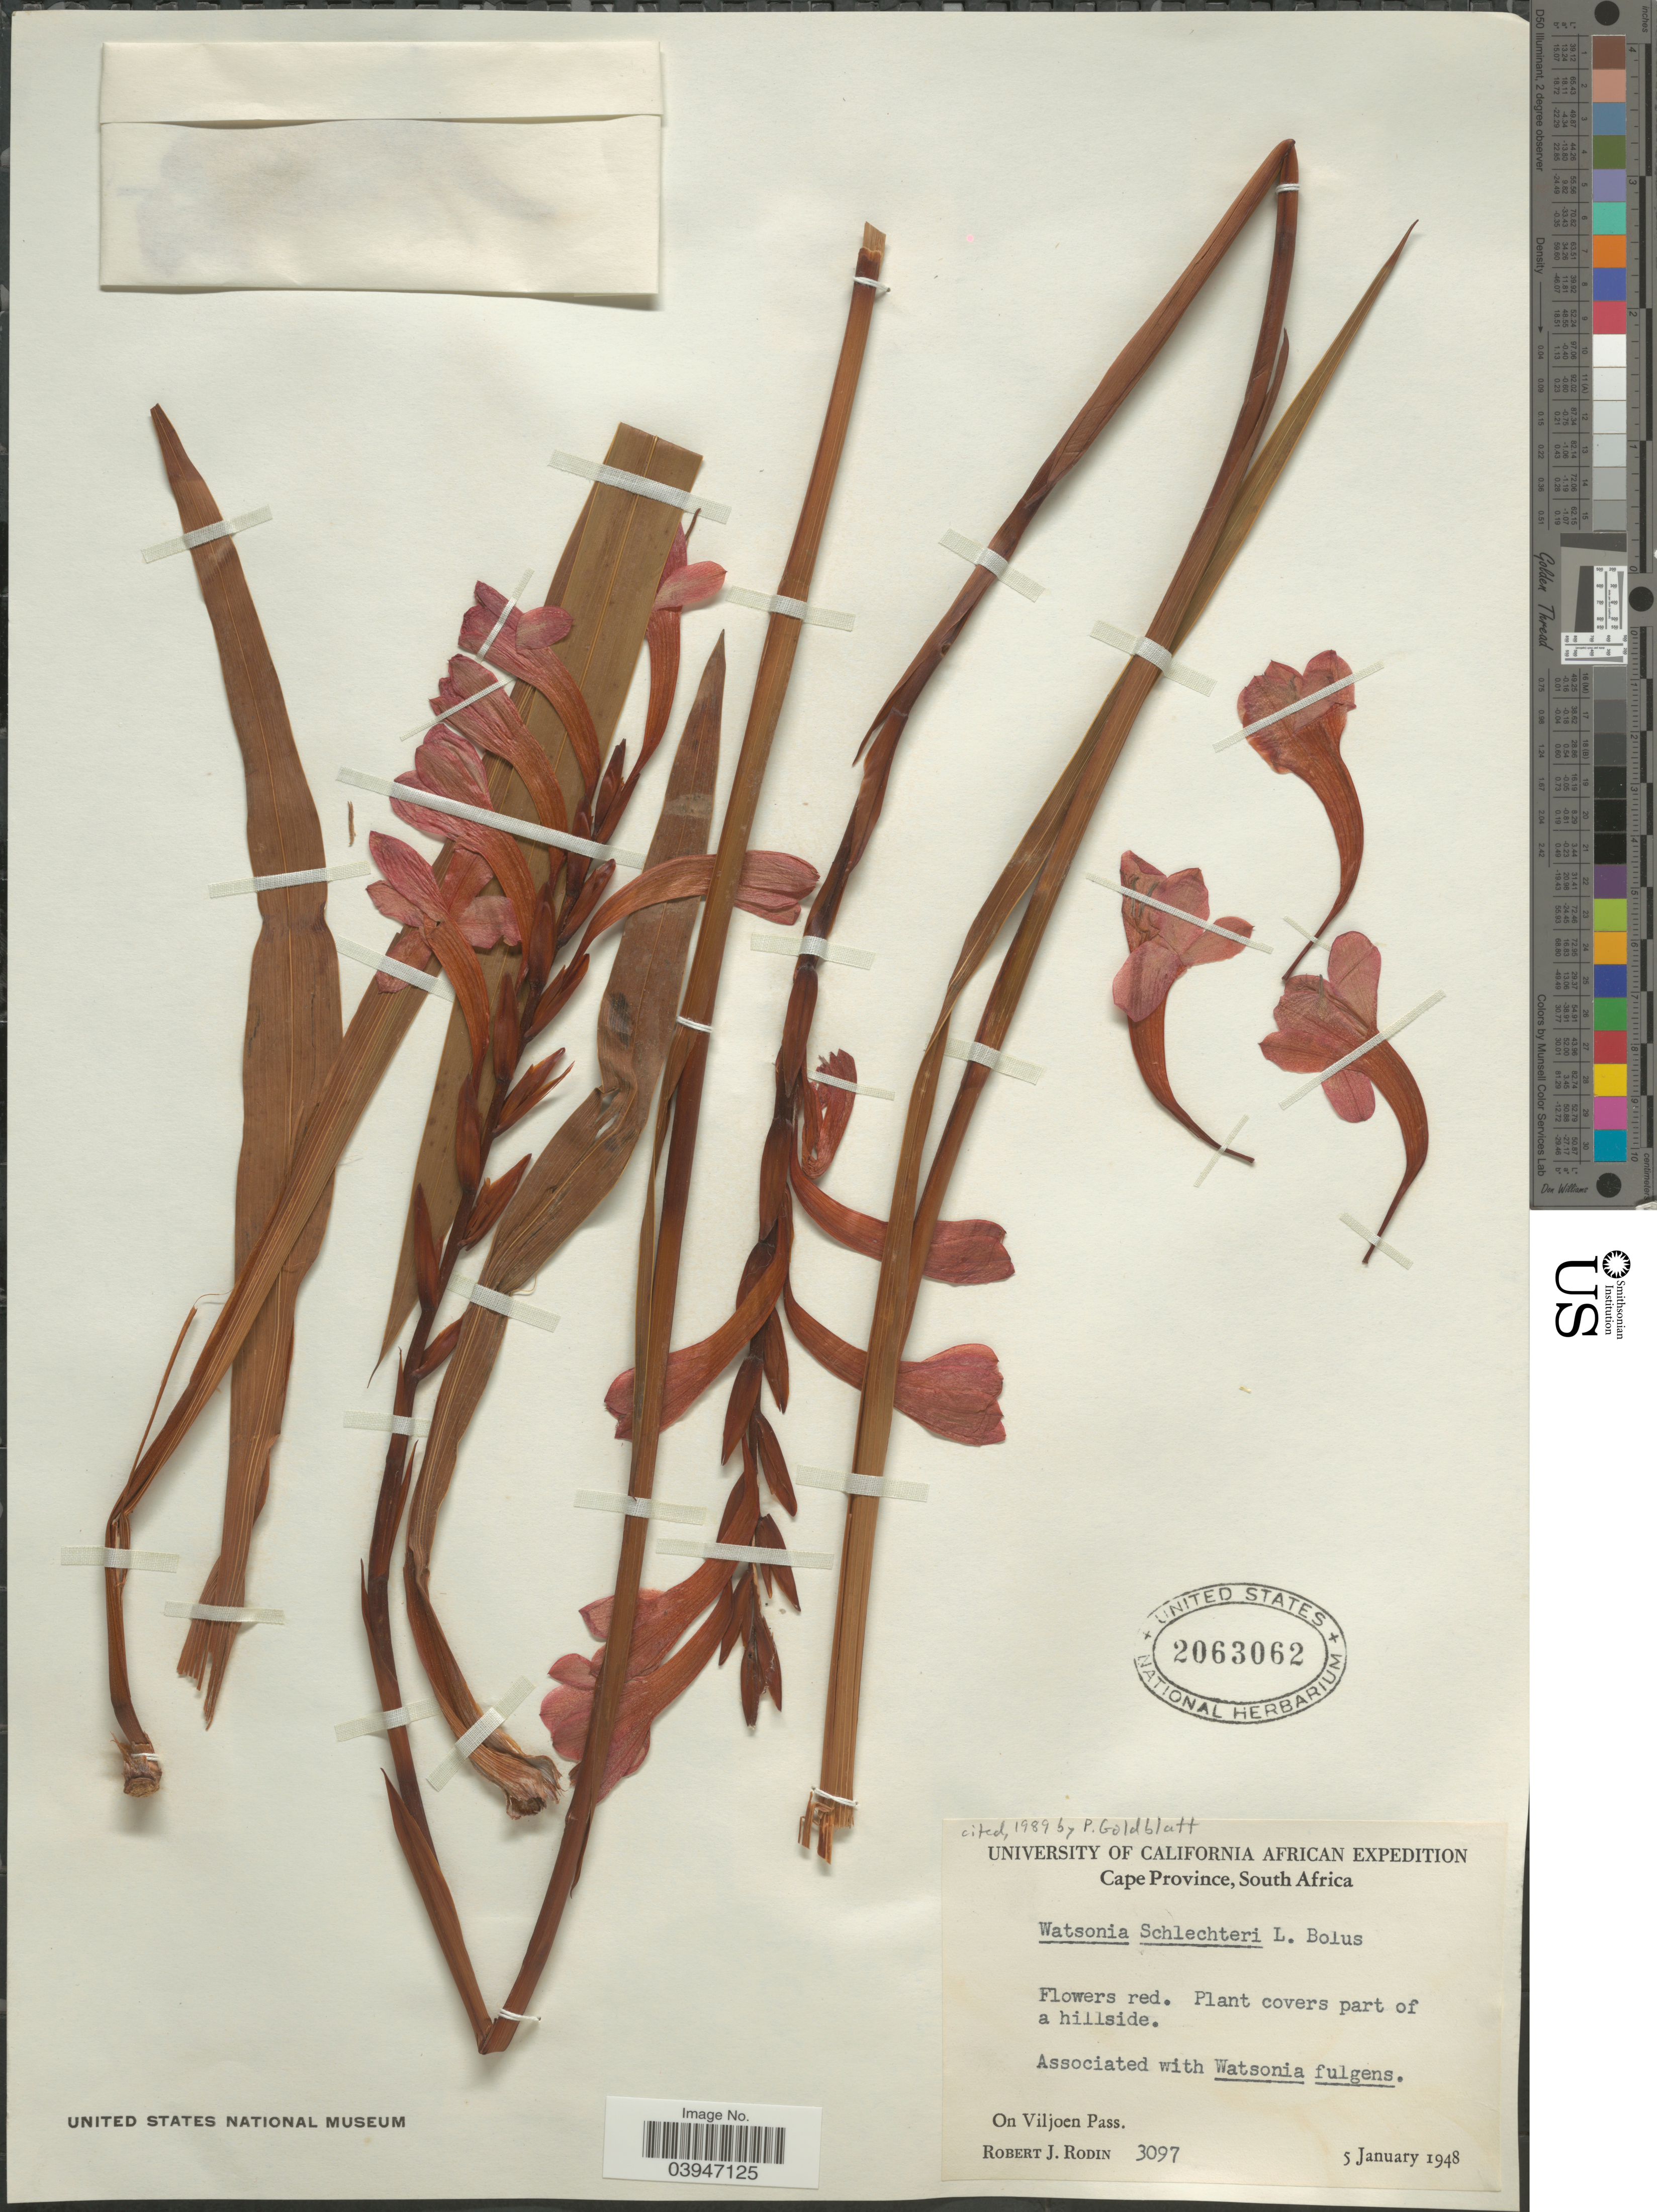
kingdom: Plantae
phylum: Tracheophyta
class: Liliopsida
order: Asparagales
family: Iridaceae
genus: Watsonia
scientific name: Watsonia schlechteri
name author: L. Bolus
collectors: R. J. Rodin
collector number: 3097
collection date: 1948-01-05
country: South Africa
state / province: Western Cape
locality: On Viljoen Pass.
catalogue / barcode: US 2063062